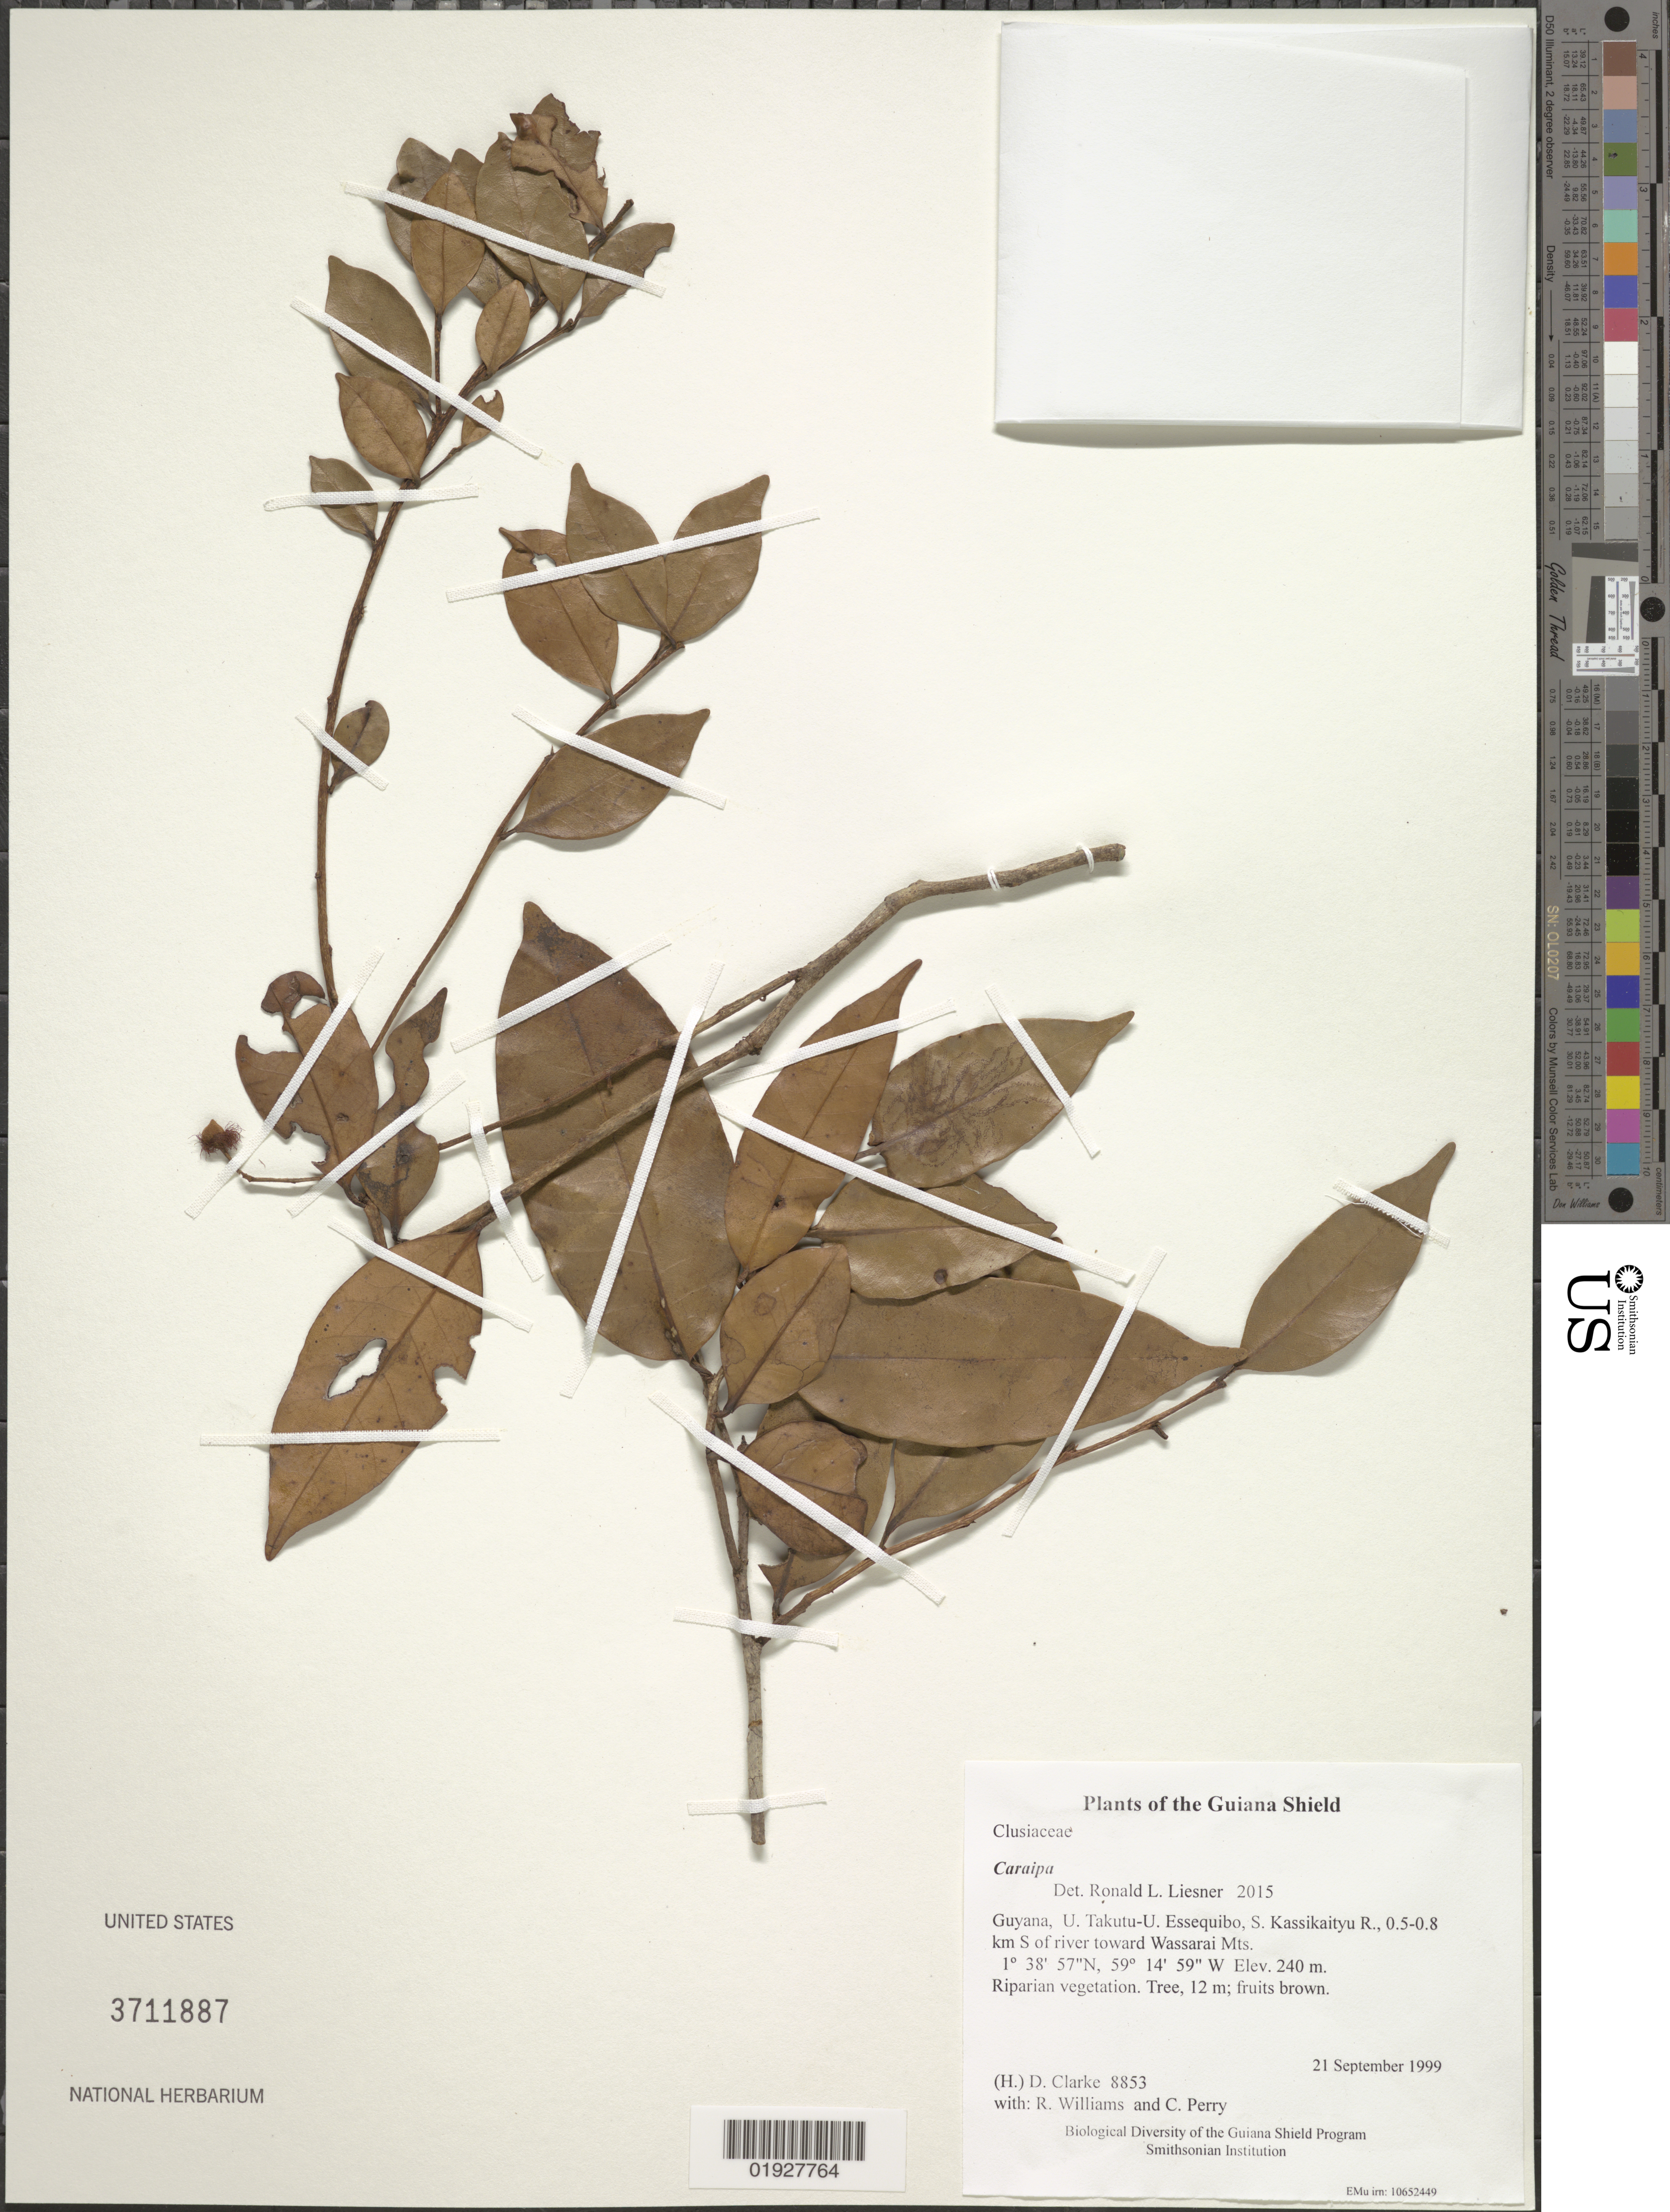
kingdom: Plantae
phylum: Tracheophyta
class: Magnoliopsida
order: Malpighiales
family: Calophyllaceae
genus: Caraipa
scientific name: Caraipa sp.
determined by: Liesner, R. L.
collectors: H. D. Clarke, R. Williams & C. Perry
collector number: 8853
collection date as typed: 21 September 1999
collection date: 1999-09-21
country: Guyana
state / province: U. Takutu-U. Essequibo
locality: S. Kassikaityu R., 0.5-0.8 km S of river toward Wassarai Mts.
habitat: Riparian vegetation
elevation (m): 240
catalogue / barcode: US 3711887